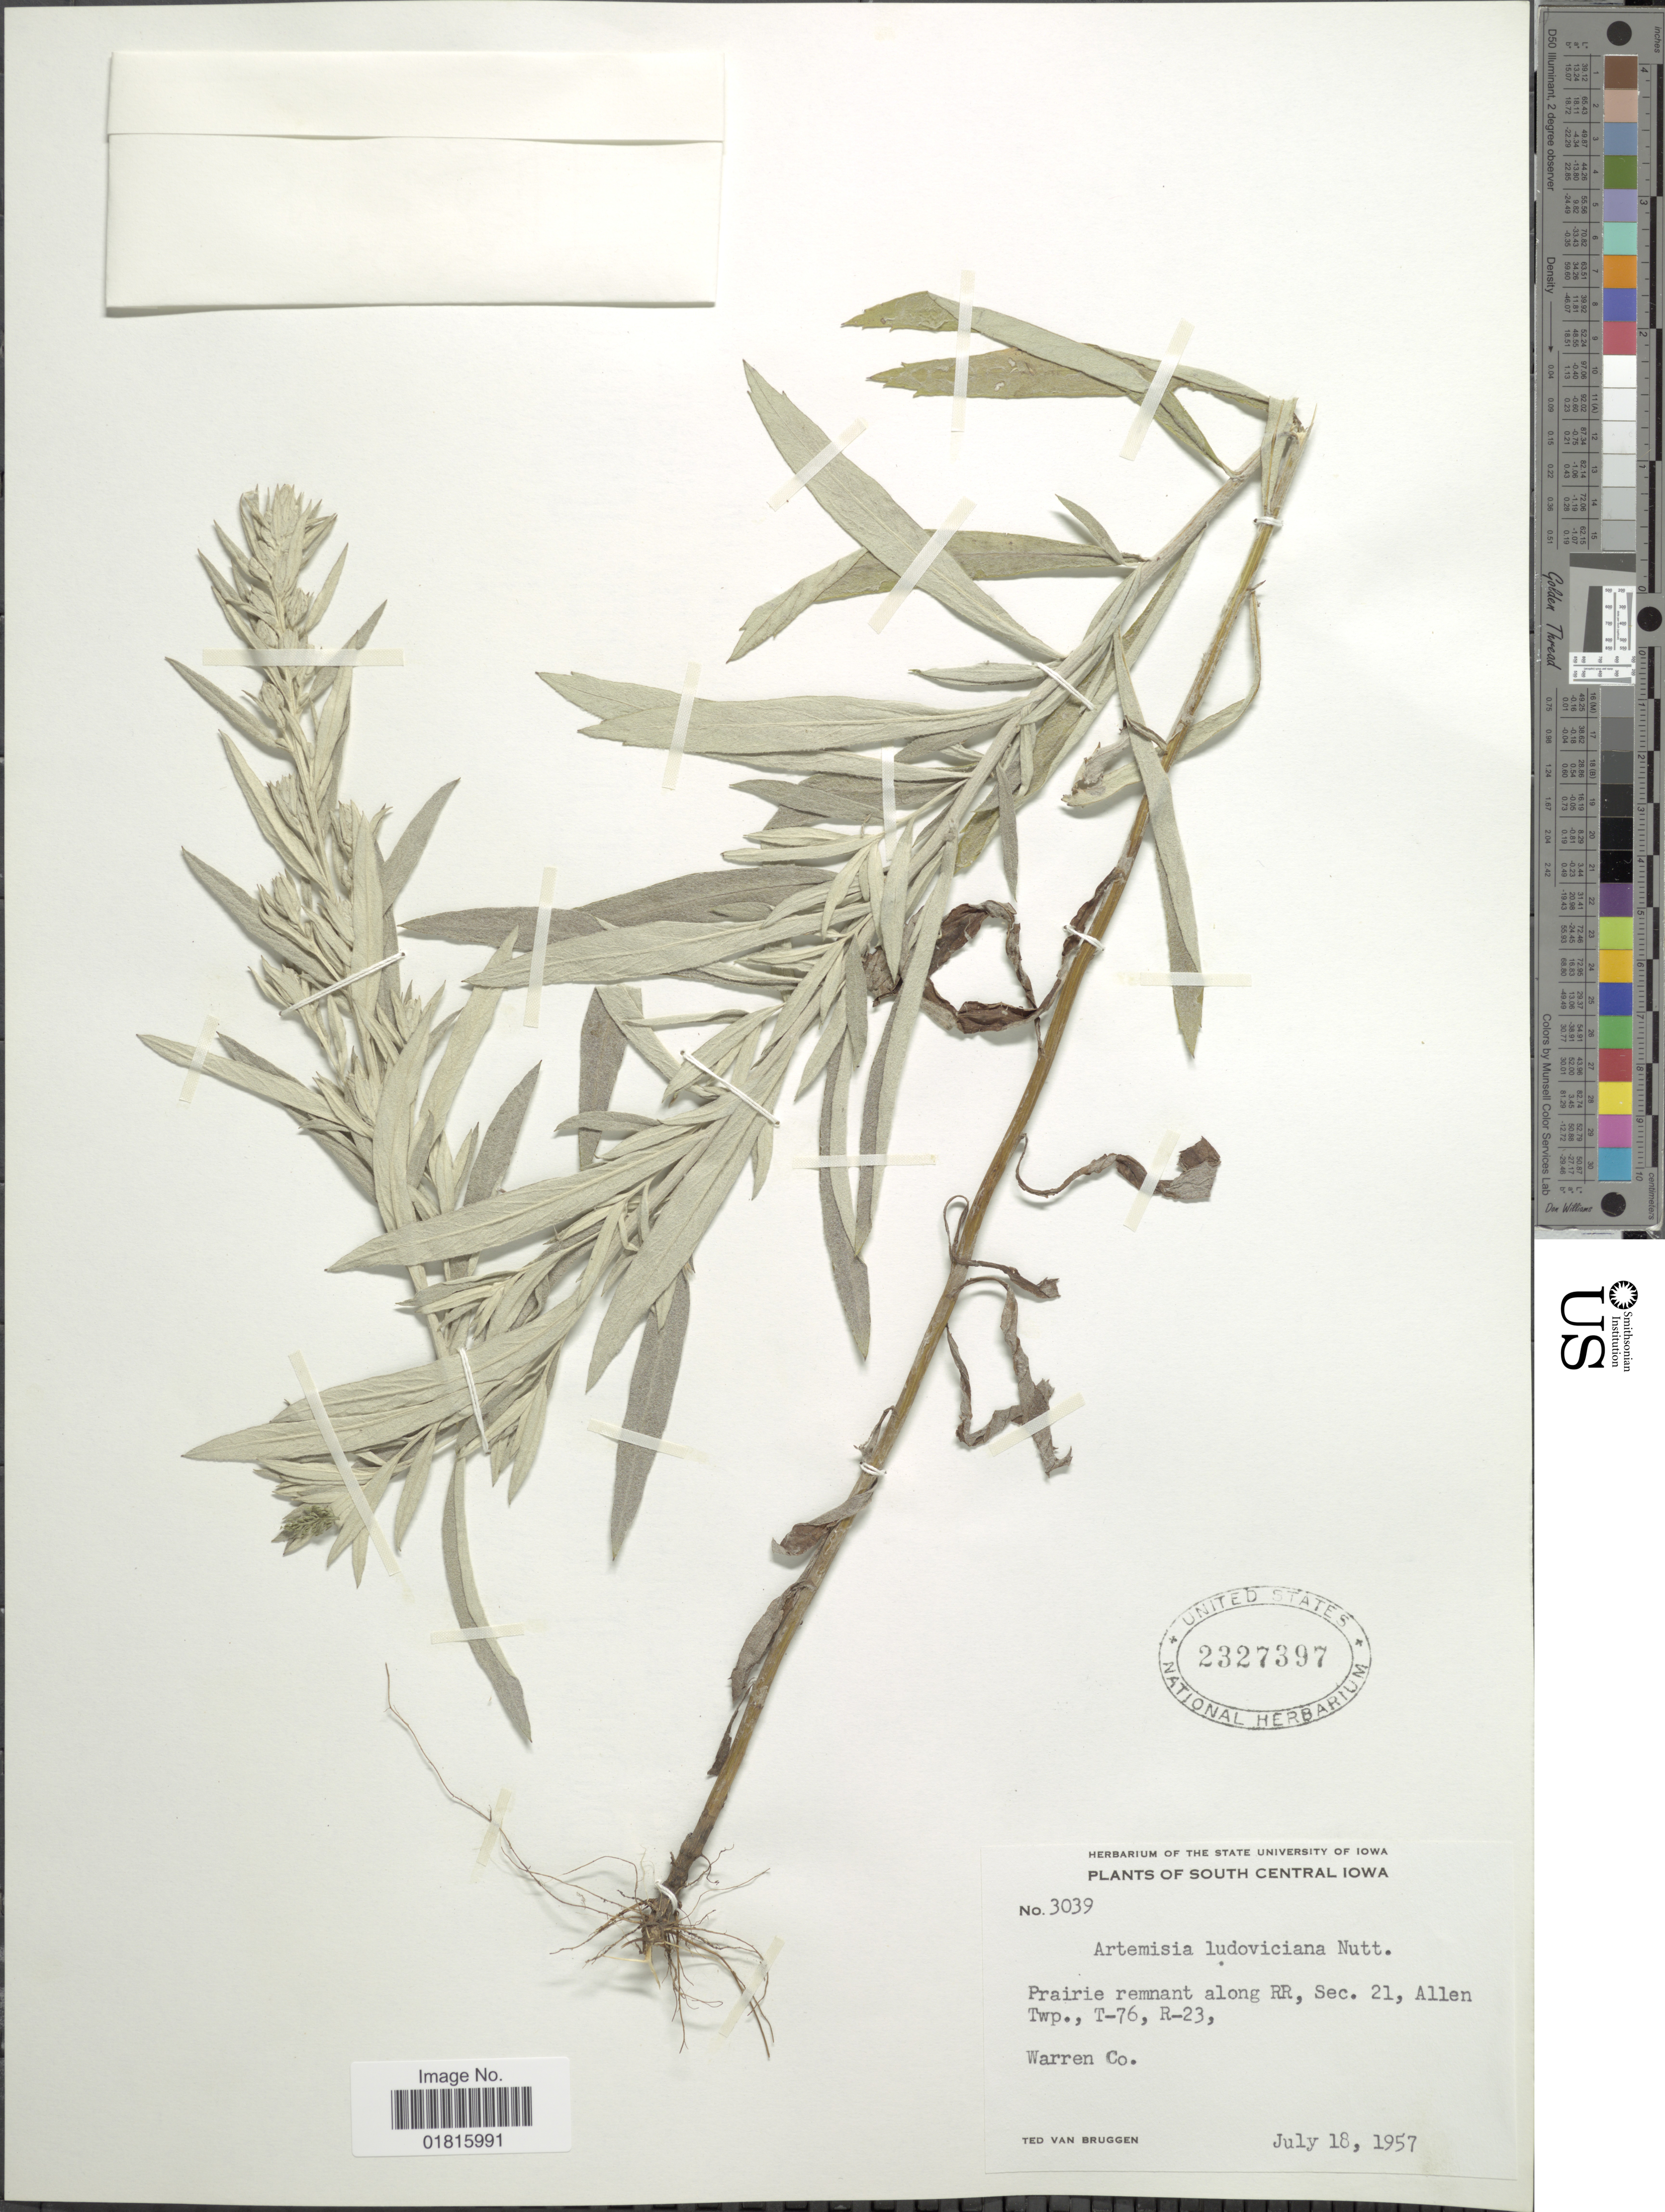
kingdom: Plantae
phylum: Tracheophyta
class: Magnoliopsida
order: Asterales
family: Asteraceae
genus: Artemisia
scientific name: Artemisia ludoviciana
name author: Nutt.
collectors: T. van Bruggen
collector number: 3039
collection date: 1957-07-18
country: United States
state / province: Iowa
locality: South Central Iowa, Prairie remnant along RR, Sec. 21, Allen Twp., T-76, R-23, Warren Co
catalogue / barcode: US 2327397